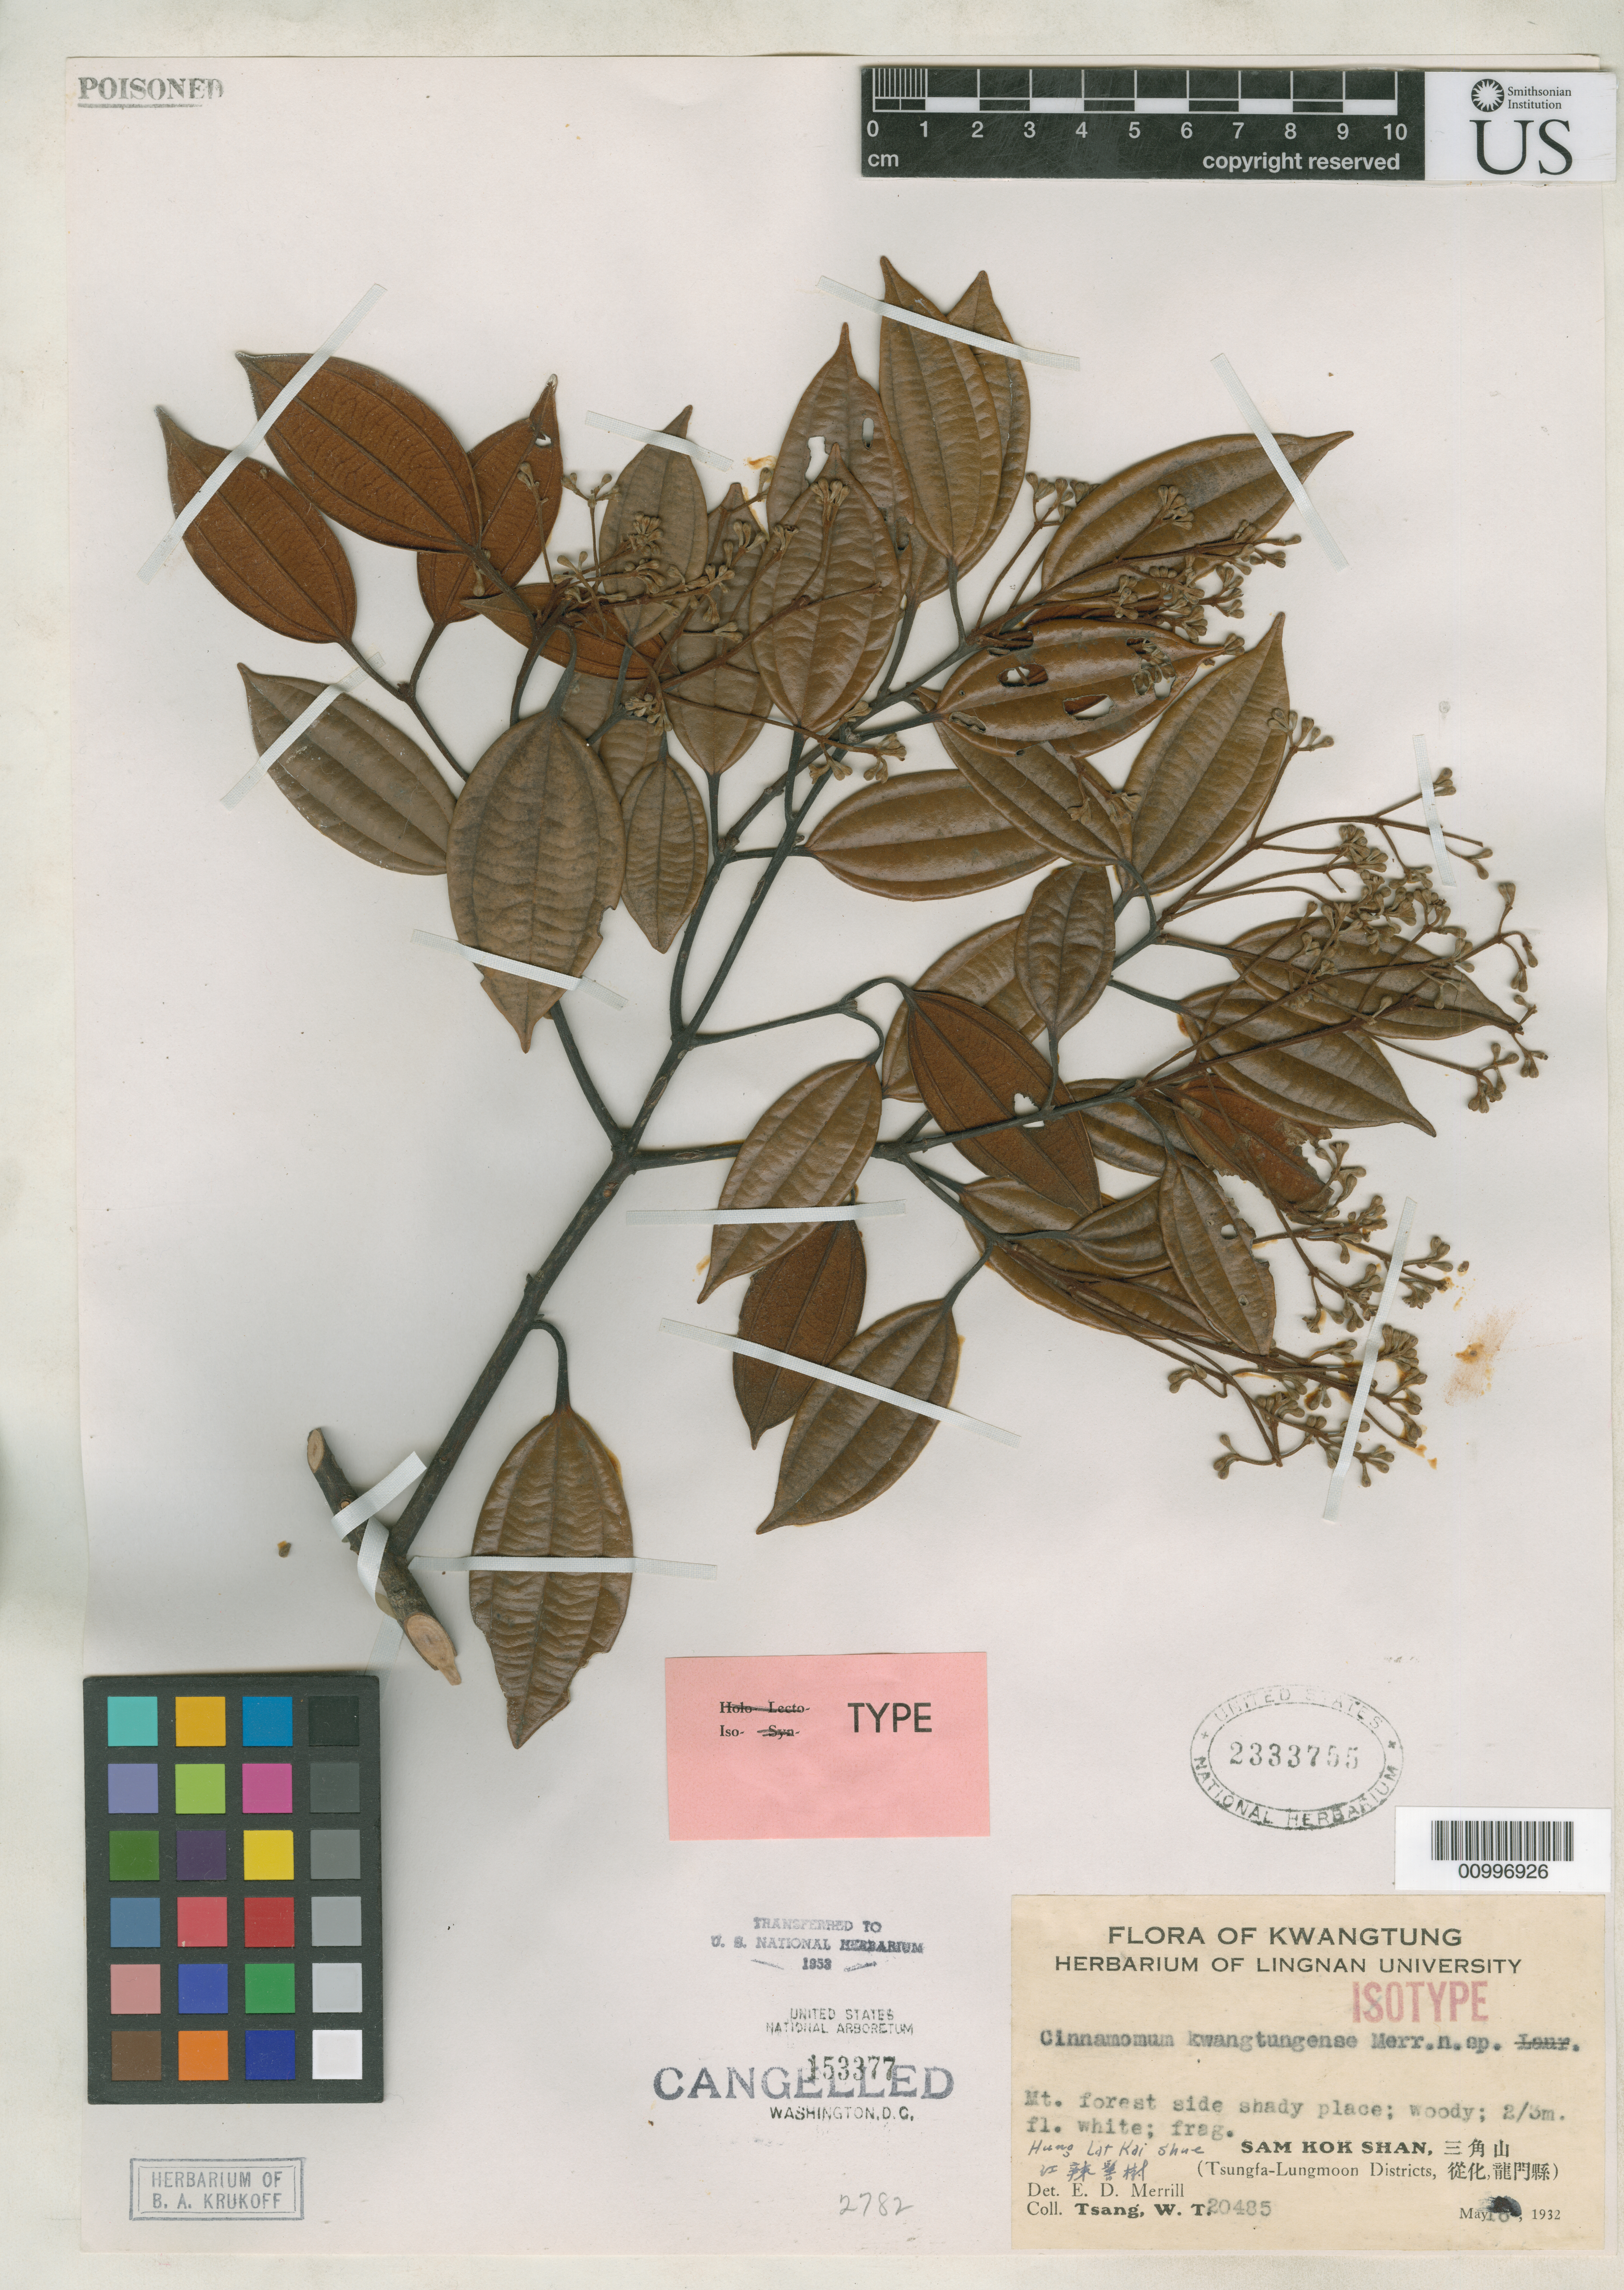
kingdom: Plantae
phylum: Tracheophyta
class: Magnoliopsida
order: Laurales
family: Lauraceae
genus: Cinnamomum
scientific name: Cinnamomum kwangtungense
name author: Merr.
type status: Isotype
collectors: W. T. Tsang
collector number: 20485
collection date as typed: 16 May 1932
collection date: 1932-05-16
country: China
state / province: Guangdong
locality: Tsungfa-Lungmoon, Sam Kok Shan. Hung Lat Kai Shue.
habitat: Mt. forest side shady place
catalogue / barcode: US 2333755